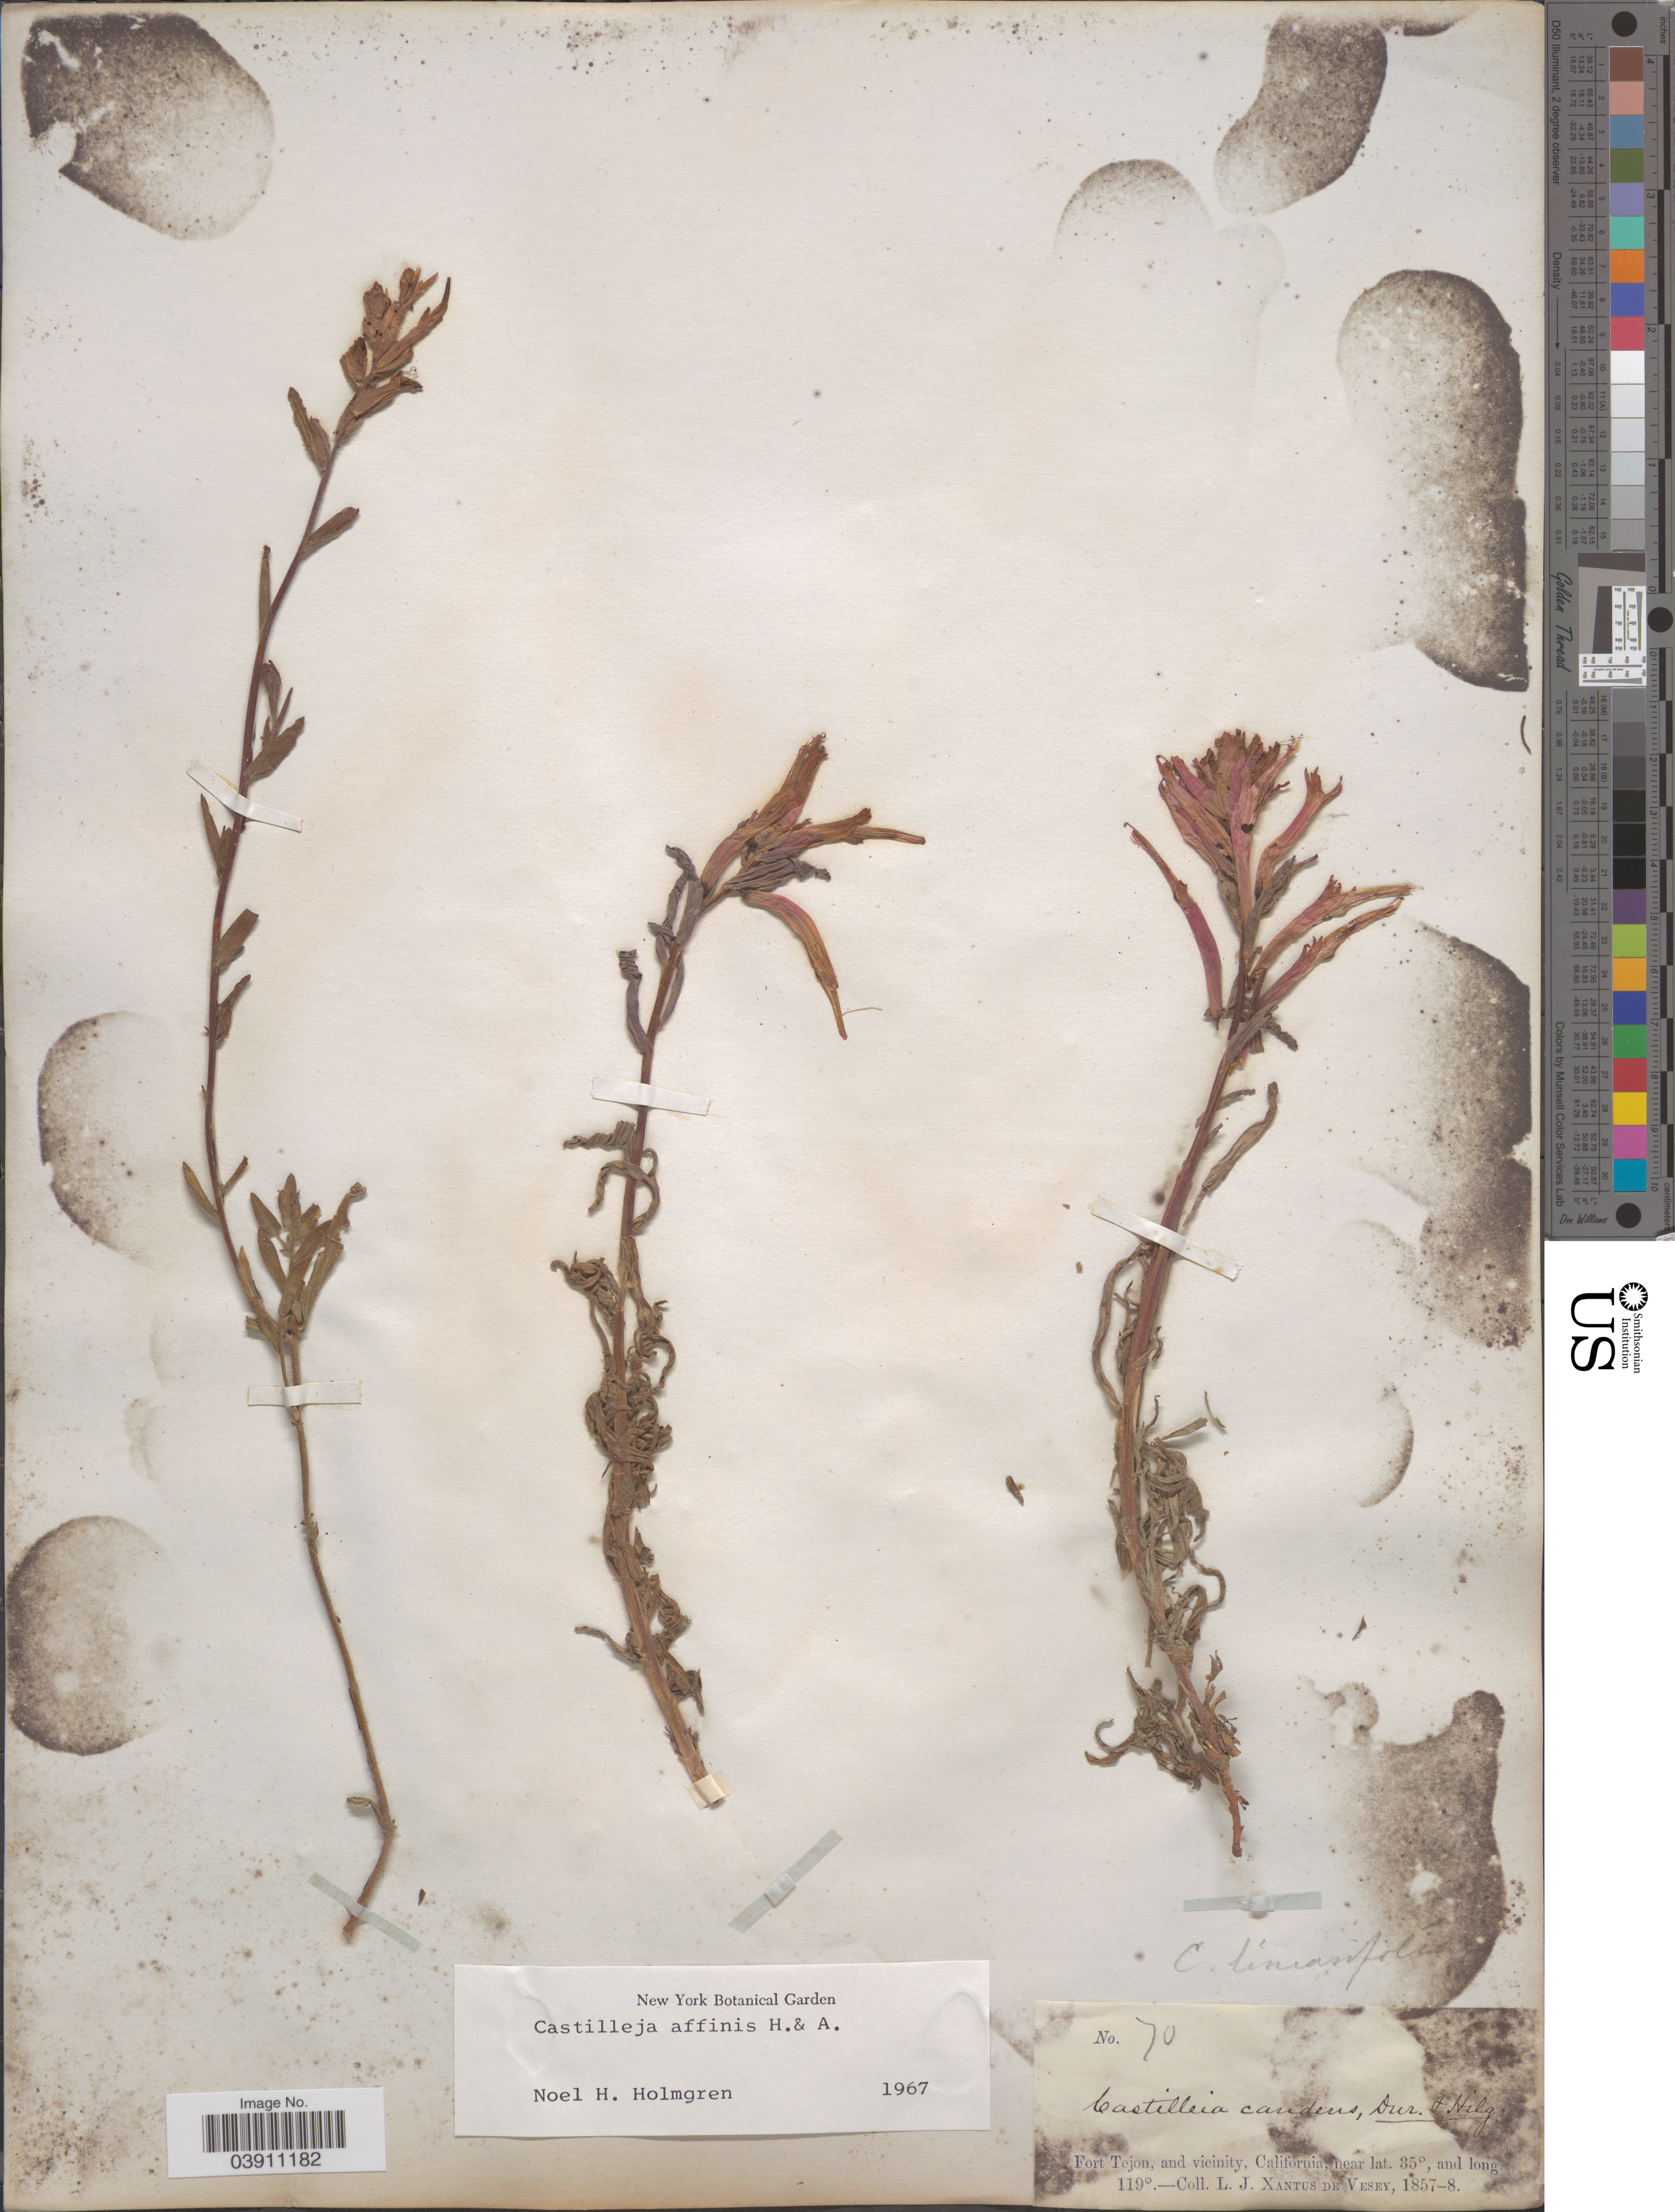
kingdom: Plantae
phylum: Tracheophyta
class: Magnoliopsida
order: Lamiales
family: Orobanchaceae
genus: Castilleja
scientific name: Castilleja affinis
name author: Hook. & Arn.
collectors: L. Xantus de Vesey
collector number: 70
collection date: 1857/1858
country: United States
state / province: California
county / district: Kern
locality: Fort Tejon, and vicinity.